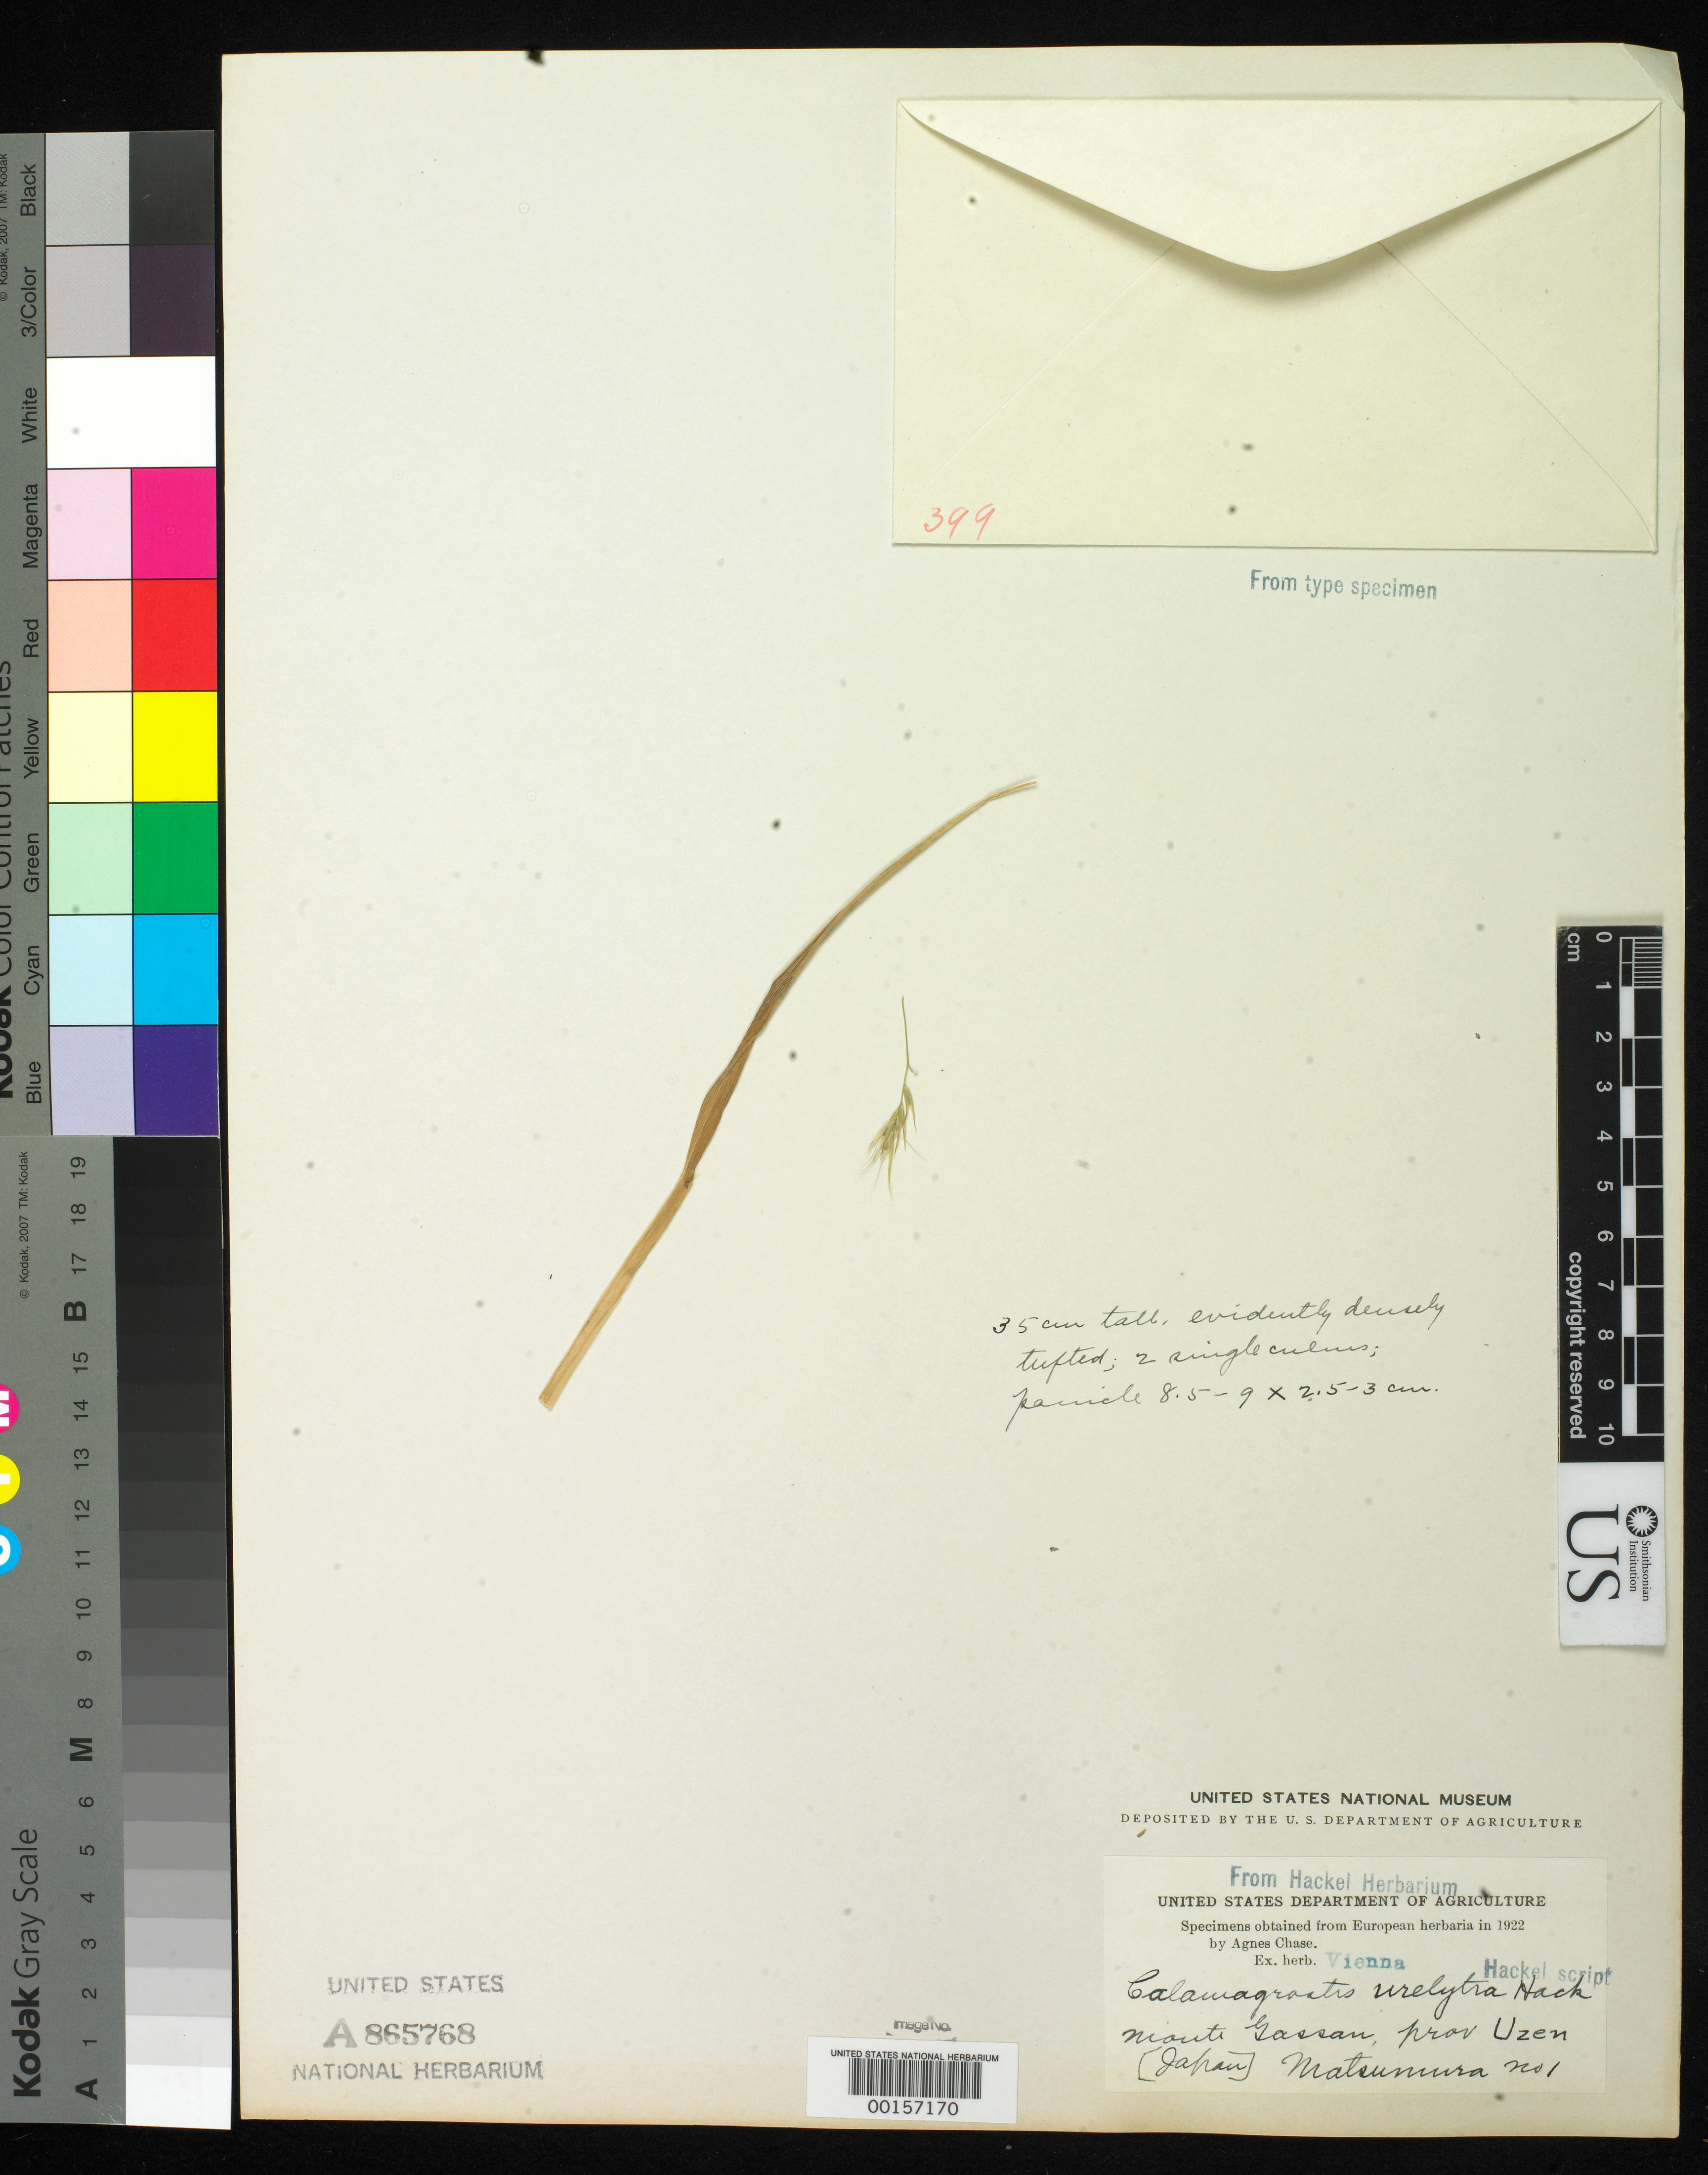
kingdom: Plantae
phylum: Tracheophyta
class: Liliopsida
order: Poales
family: Poaceae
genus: Calamagrostis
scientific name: Calamagrostis urelytra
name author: Hack.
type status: Type Fragment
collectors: J. Matsumura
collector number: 1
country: Japan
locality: Prov. Uzen, in Monte Gassan.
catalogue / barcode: US 865768A